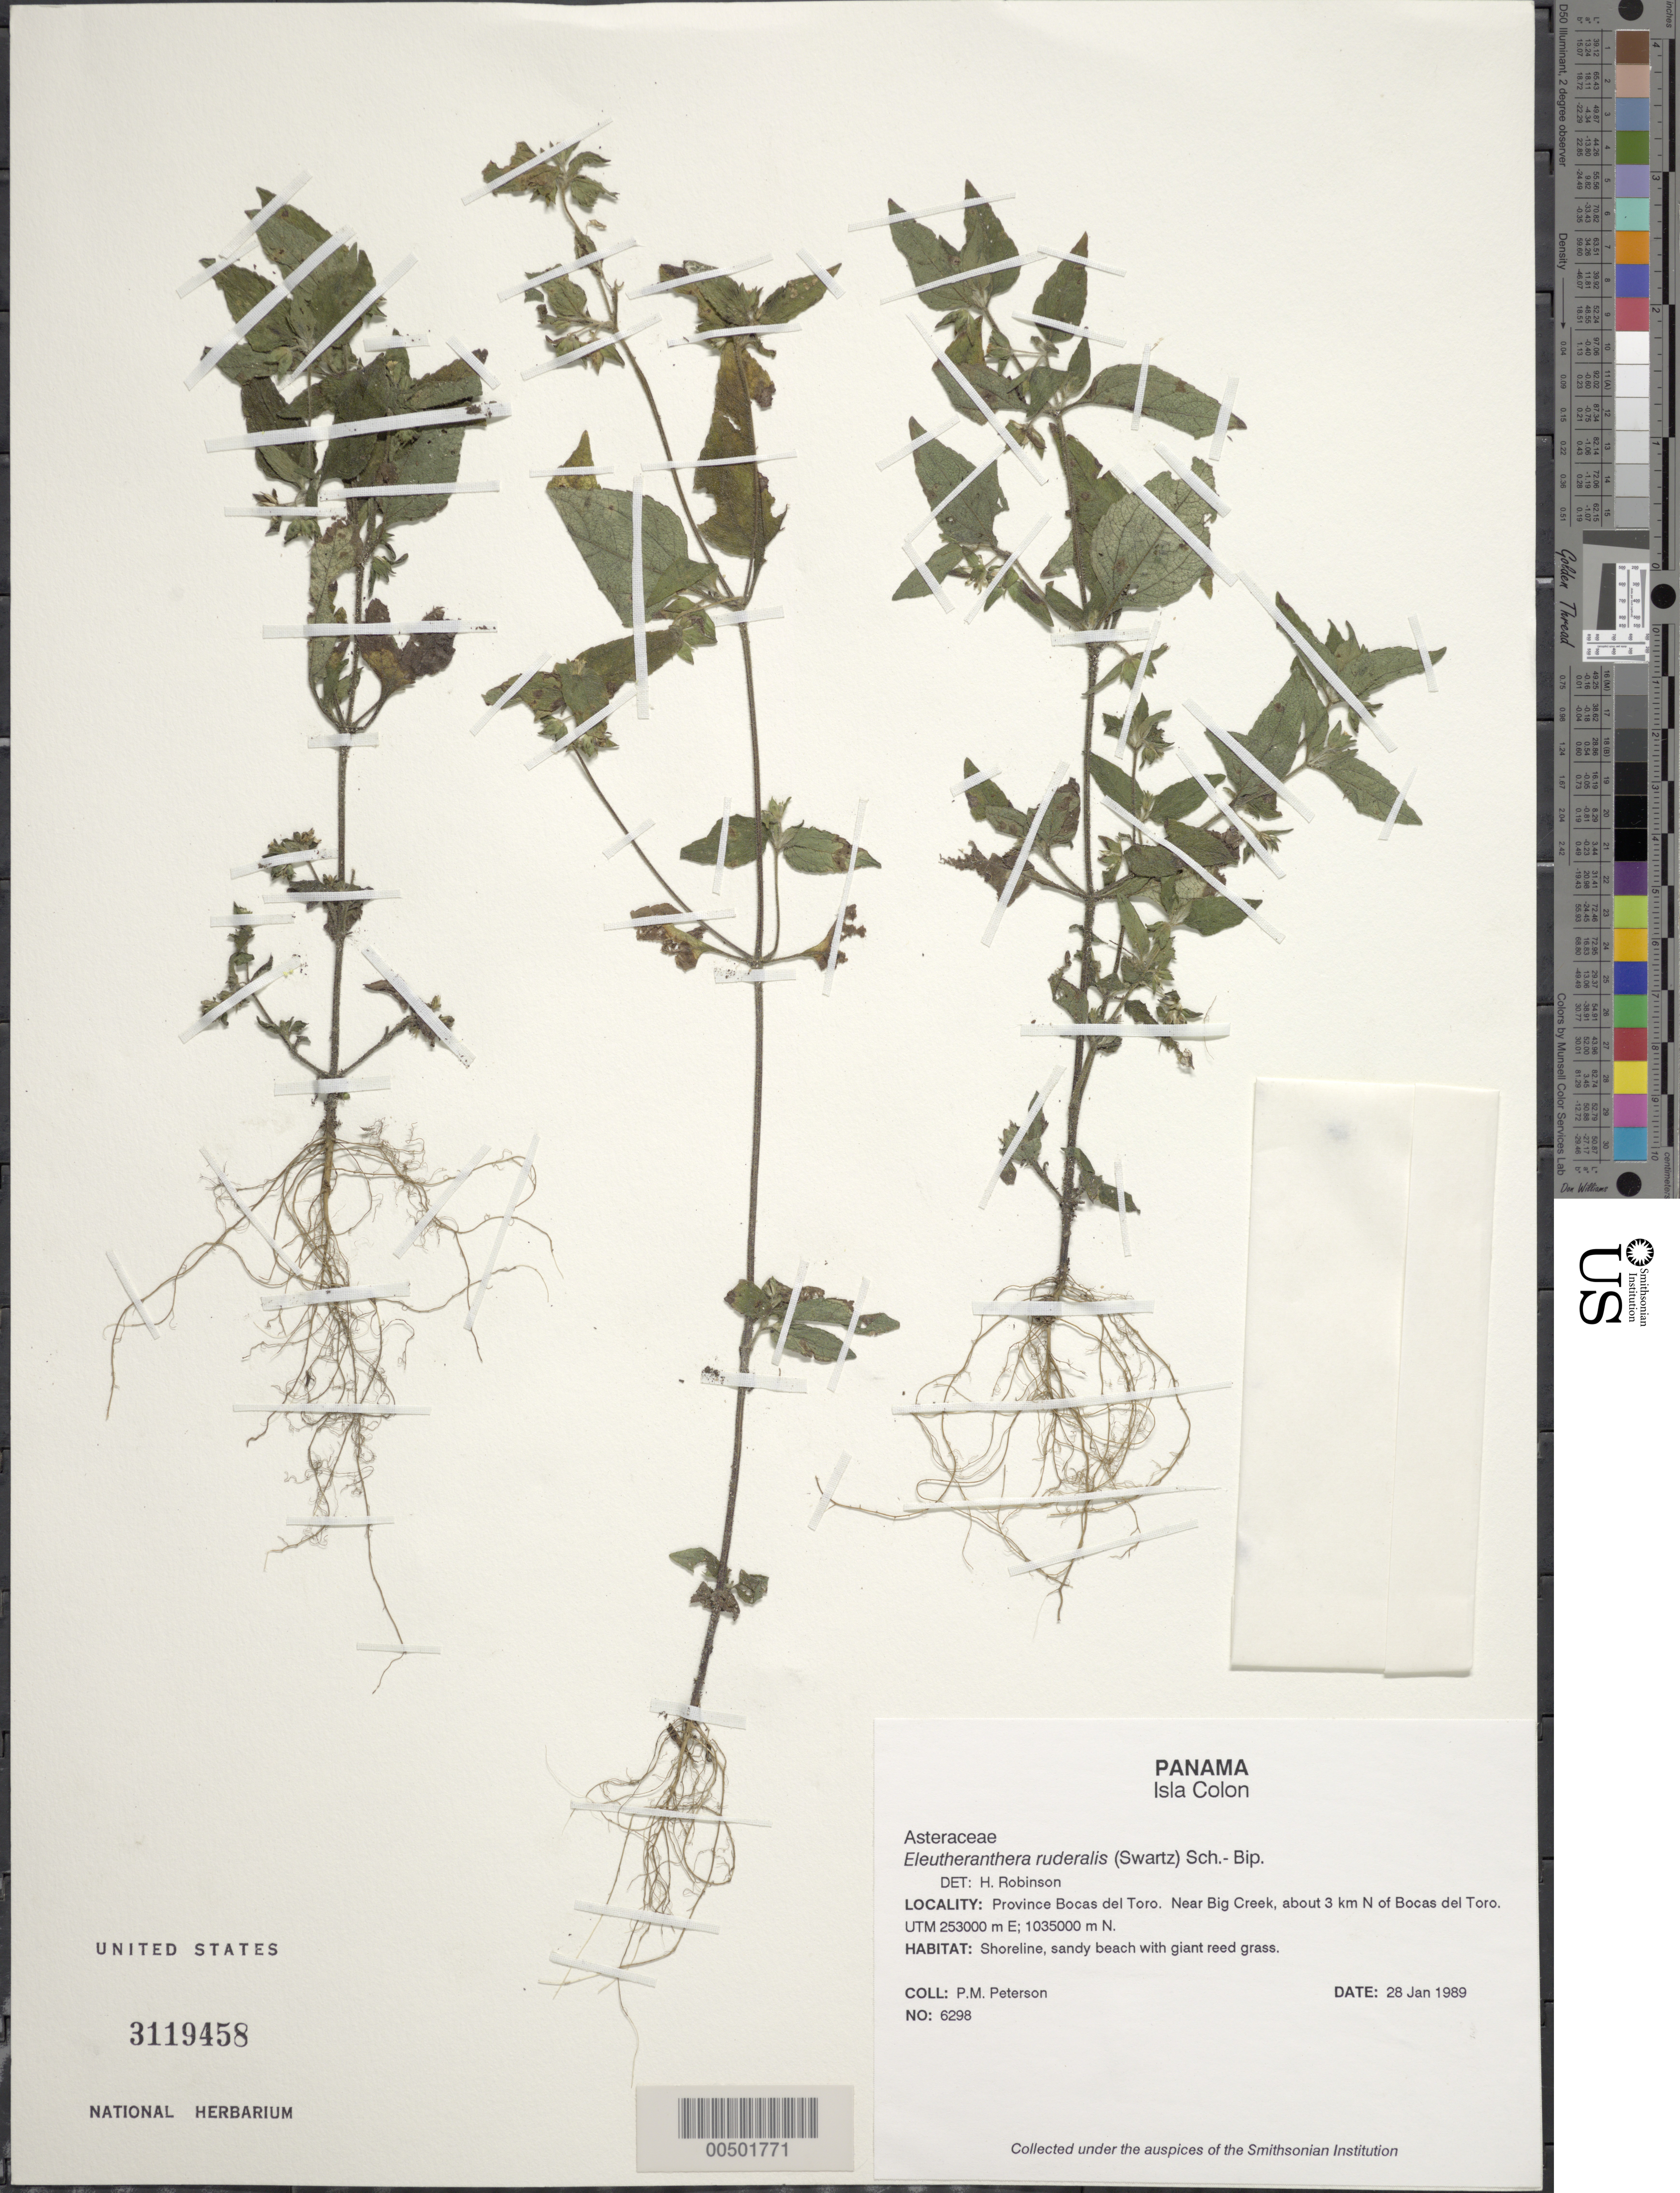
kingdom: Plantae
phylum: Tracheophyta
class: Magnoliopsida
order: Asterales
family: Asteraceae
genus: Eleutheranthera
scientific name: Eleutheranthera ruderalis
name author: (Sw.) Sch. Bip.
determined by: Robinson, Harold E., (US)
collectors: P. M. Peterson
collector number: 06298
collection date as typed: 28 Jan 1989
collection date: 1989-01-28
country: Panama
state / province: Bocas del Toro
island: Colón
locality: Isla Colon, near Big Creek, about 3 km N of Bocas del Toro. UTM 253000 m E; 1035000 m N.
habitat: Shoreline, sandy beach with giant reed grass.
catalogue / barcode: US 3119458